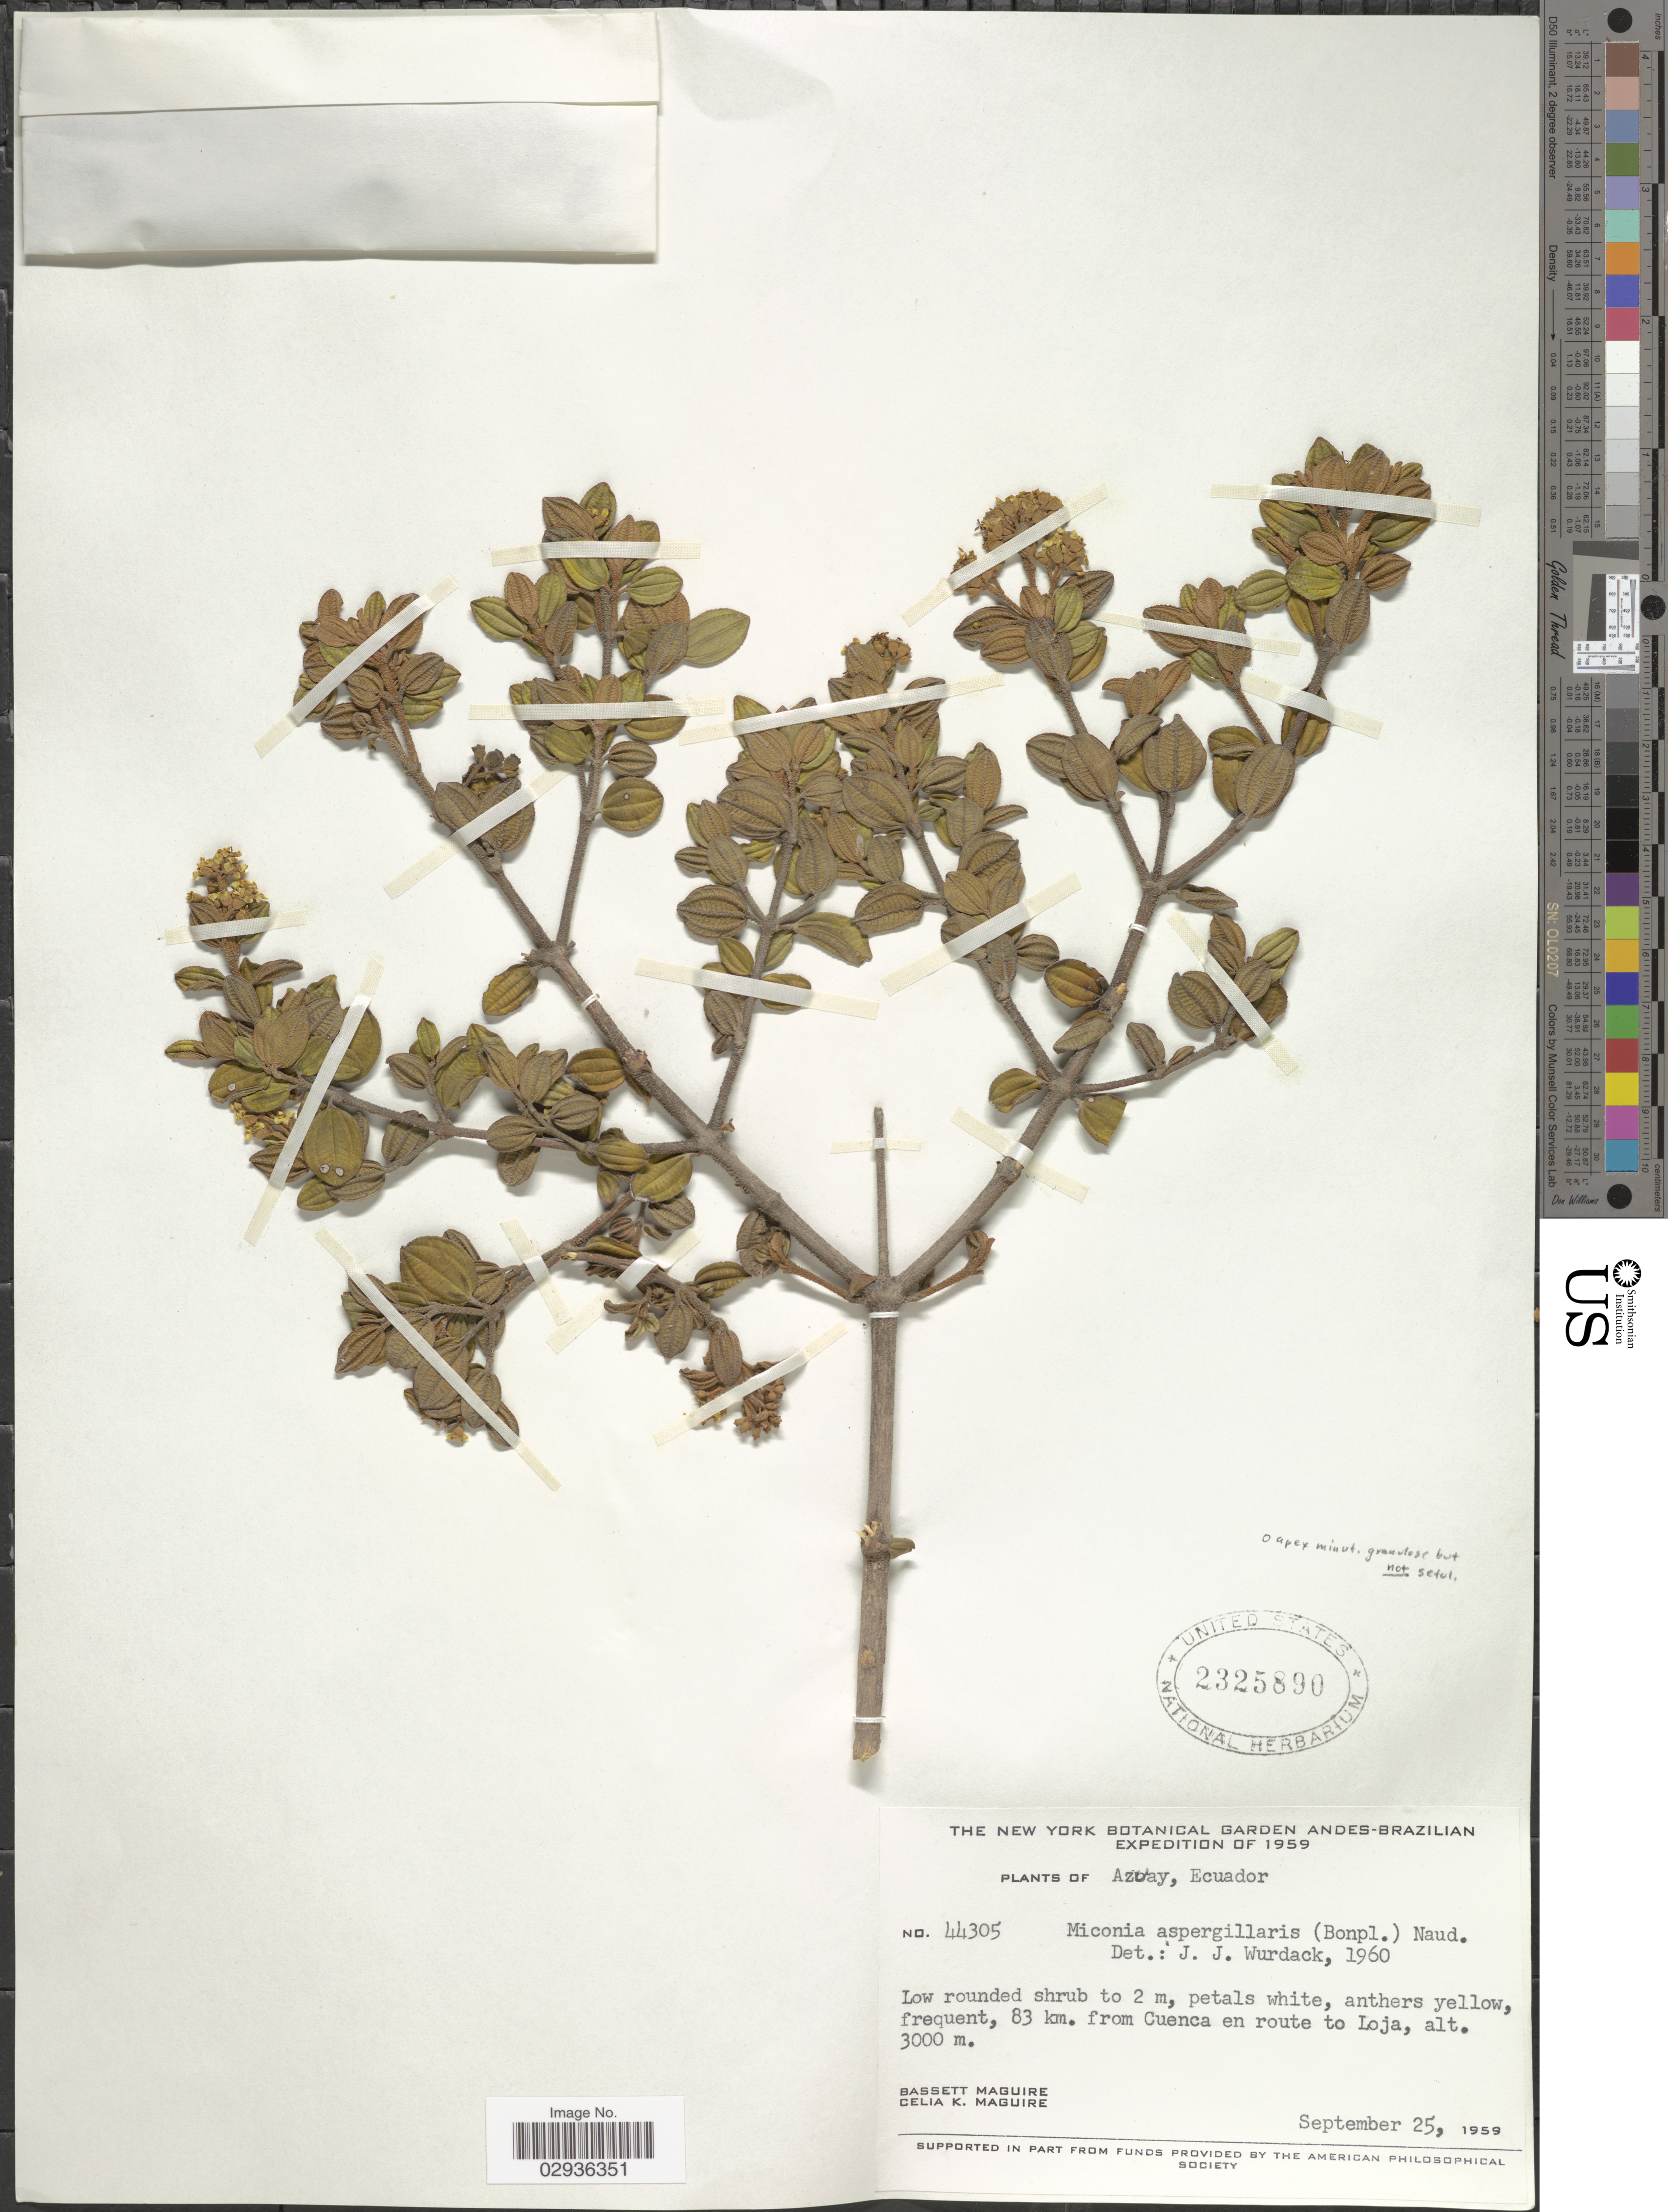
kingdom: Plantae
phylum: Tracheophyta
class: Magnoliopsida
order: Myrtales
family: Melastomataceae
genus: Miconia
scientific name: Miconia aspergillaris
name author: (Bonpl.) Naudin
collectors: B. Maguire & C. K. Maguire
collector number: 44305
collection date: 1959-09-25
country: Ecuador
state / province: Azuay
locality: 83 km. from Cuenca en route to Loja.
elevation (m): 3000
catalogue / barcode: US 2325890